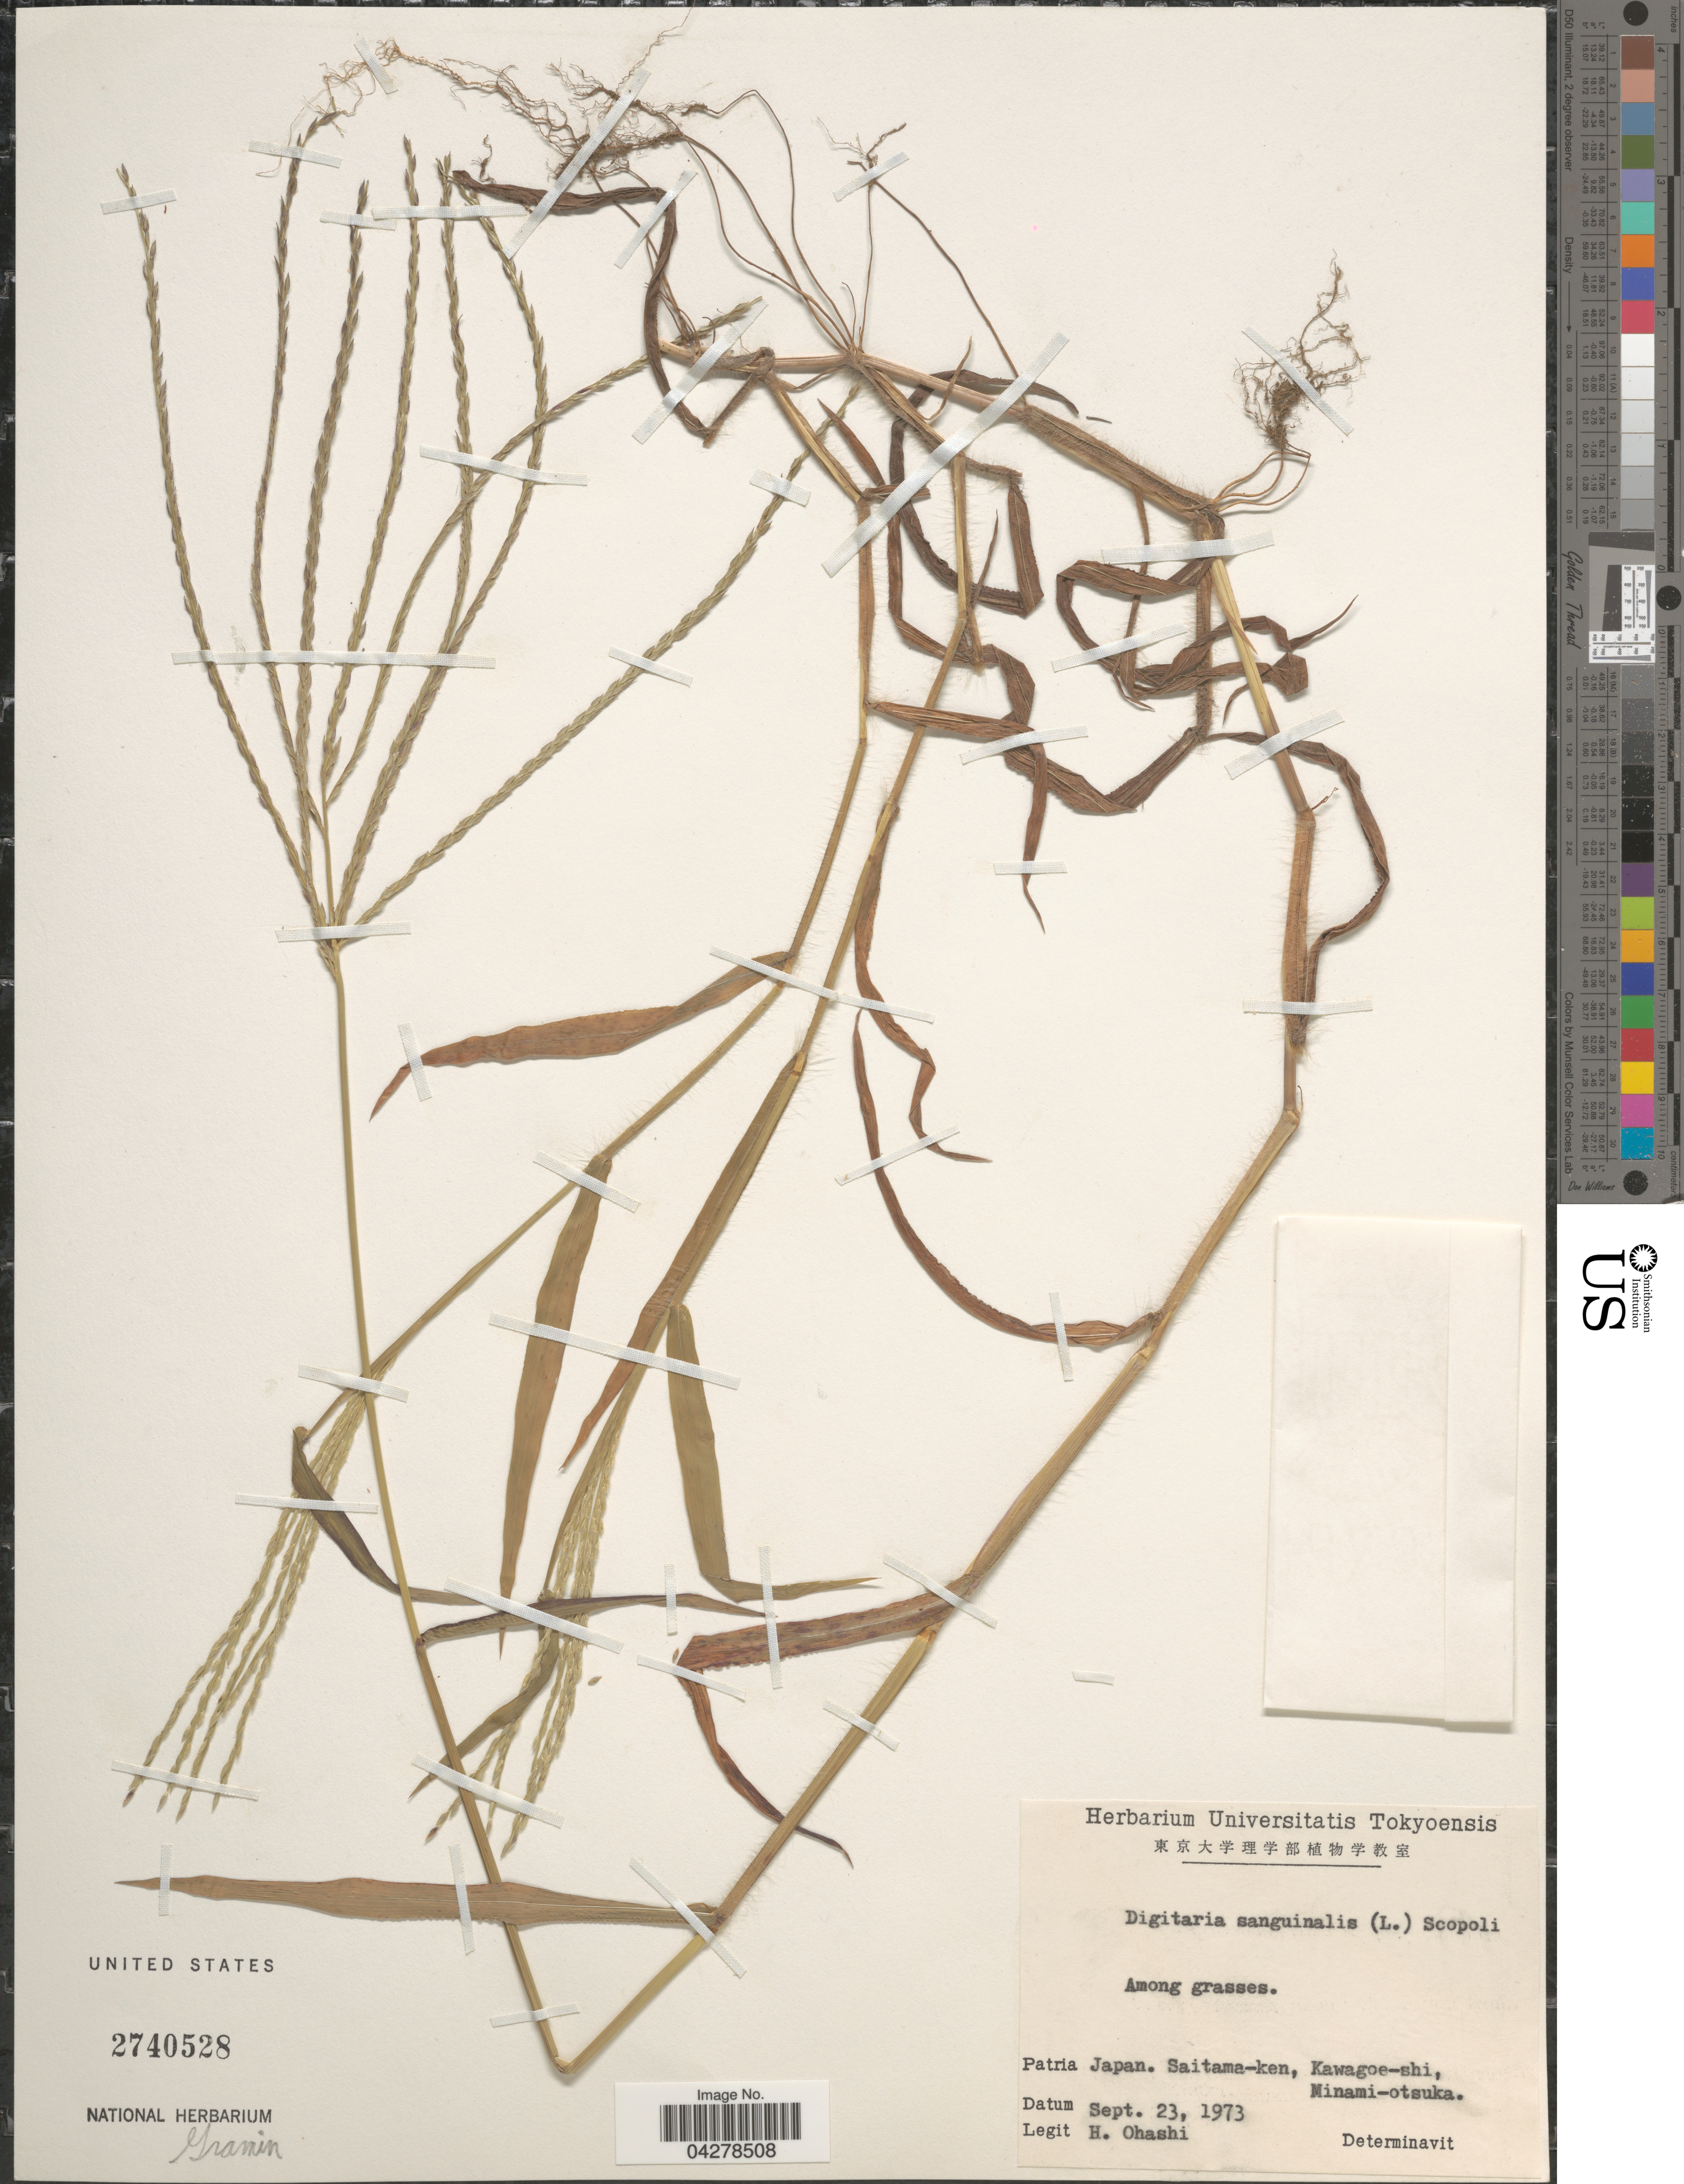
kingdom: Plantae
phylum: Tracheophyta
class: Liliopsida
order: Poales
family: Poaceae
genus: Digitaria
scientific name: Digitaria sanguinalis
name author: (L.) Scop.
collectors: H. Ohashi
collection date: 1973-09-23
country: Japan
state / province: Saitama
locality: Among grasses. Saitama-ken, Kawagoe-shi, Minami-otsuka.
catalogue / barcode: US 2740528